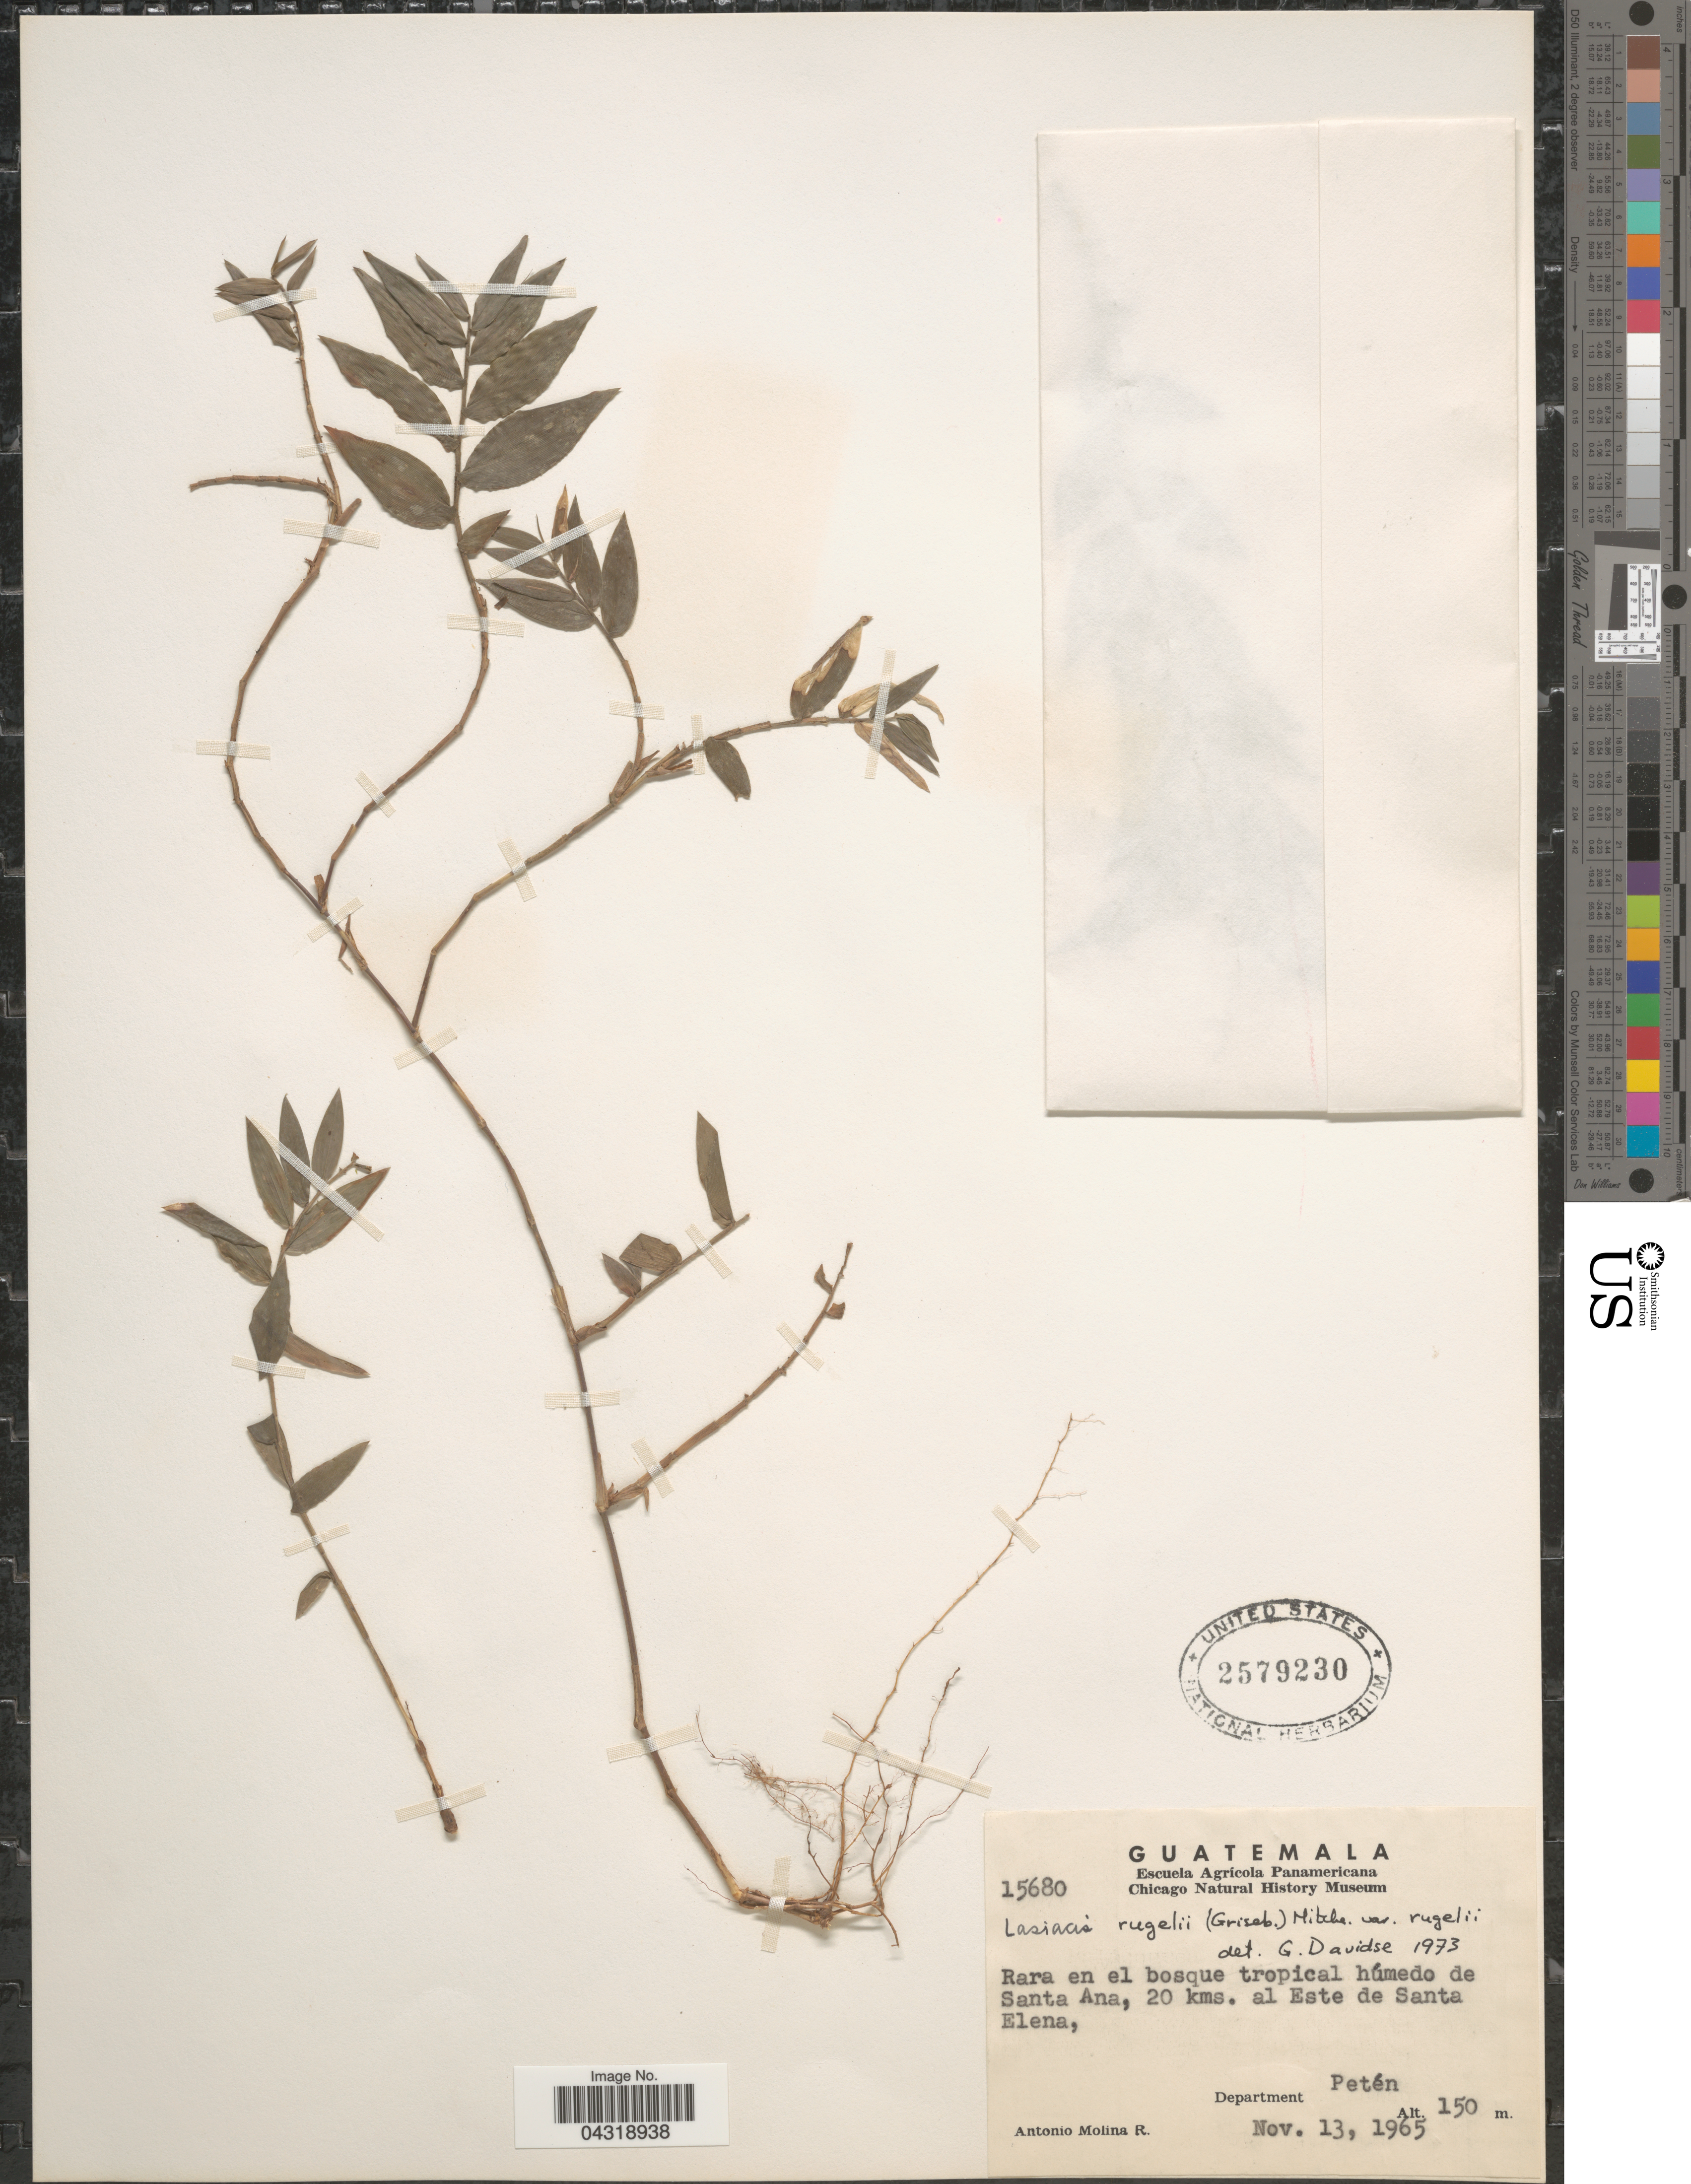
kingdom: Plantae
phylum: Tracheophyta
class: Liliopsida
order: Poales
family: Poaceae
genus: Lasiacis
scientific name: Lasiacis rugelii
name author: (Griseb.) Hitchc.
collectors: A. Molina R.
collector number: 15680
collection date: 1965-11-13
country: Guatemala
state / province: El Peten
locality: Rara en el bosque tropical húmedo de Santa Ana, 20 kms. al Este de Santa Elena, Department Petén.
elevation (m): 150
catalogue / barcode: US 2579230